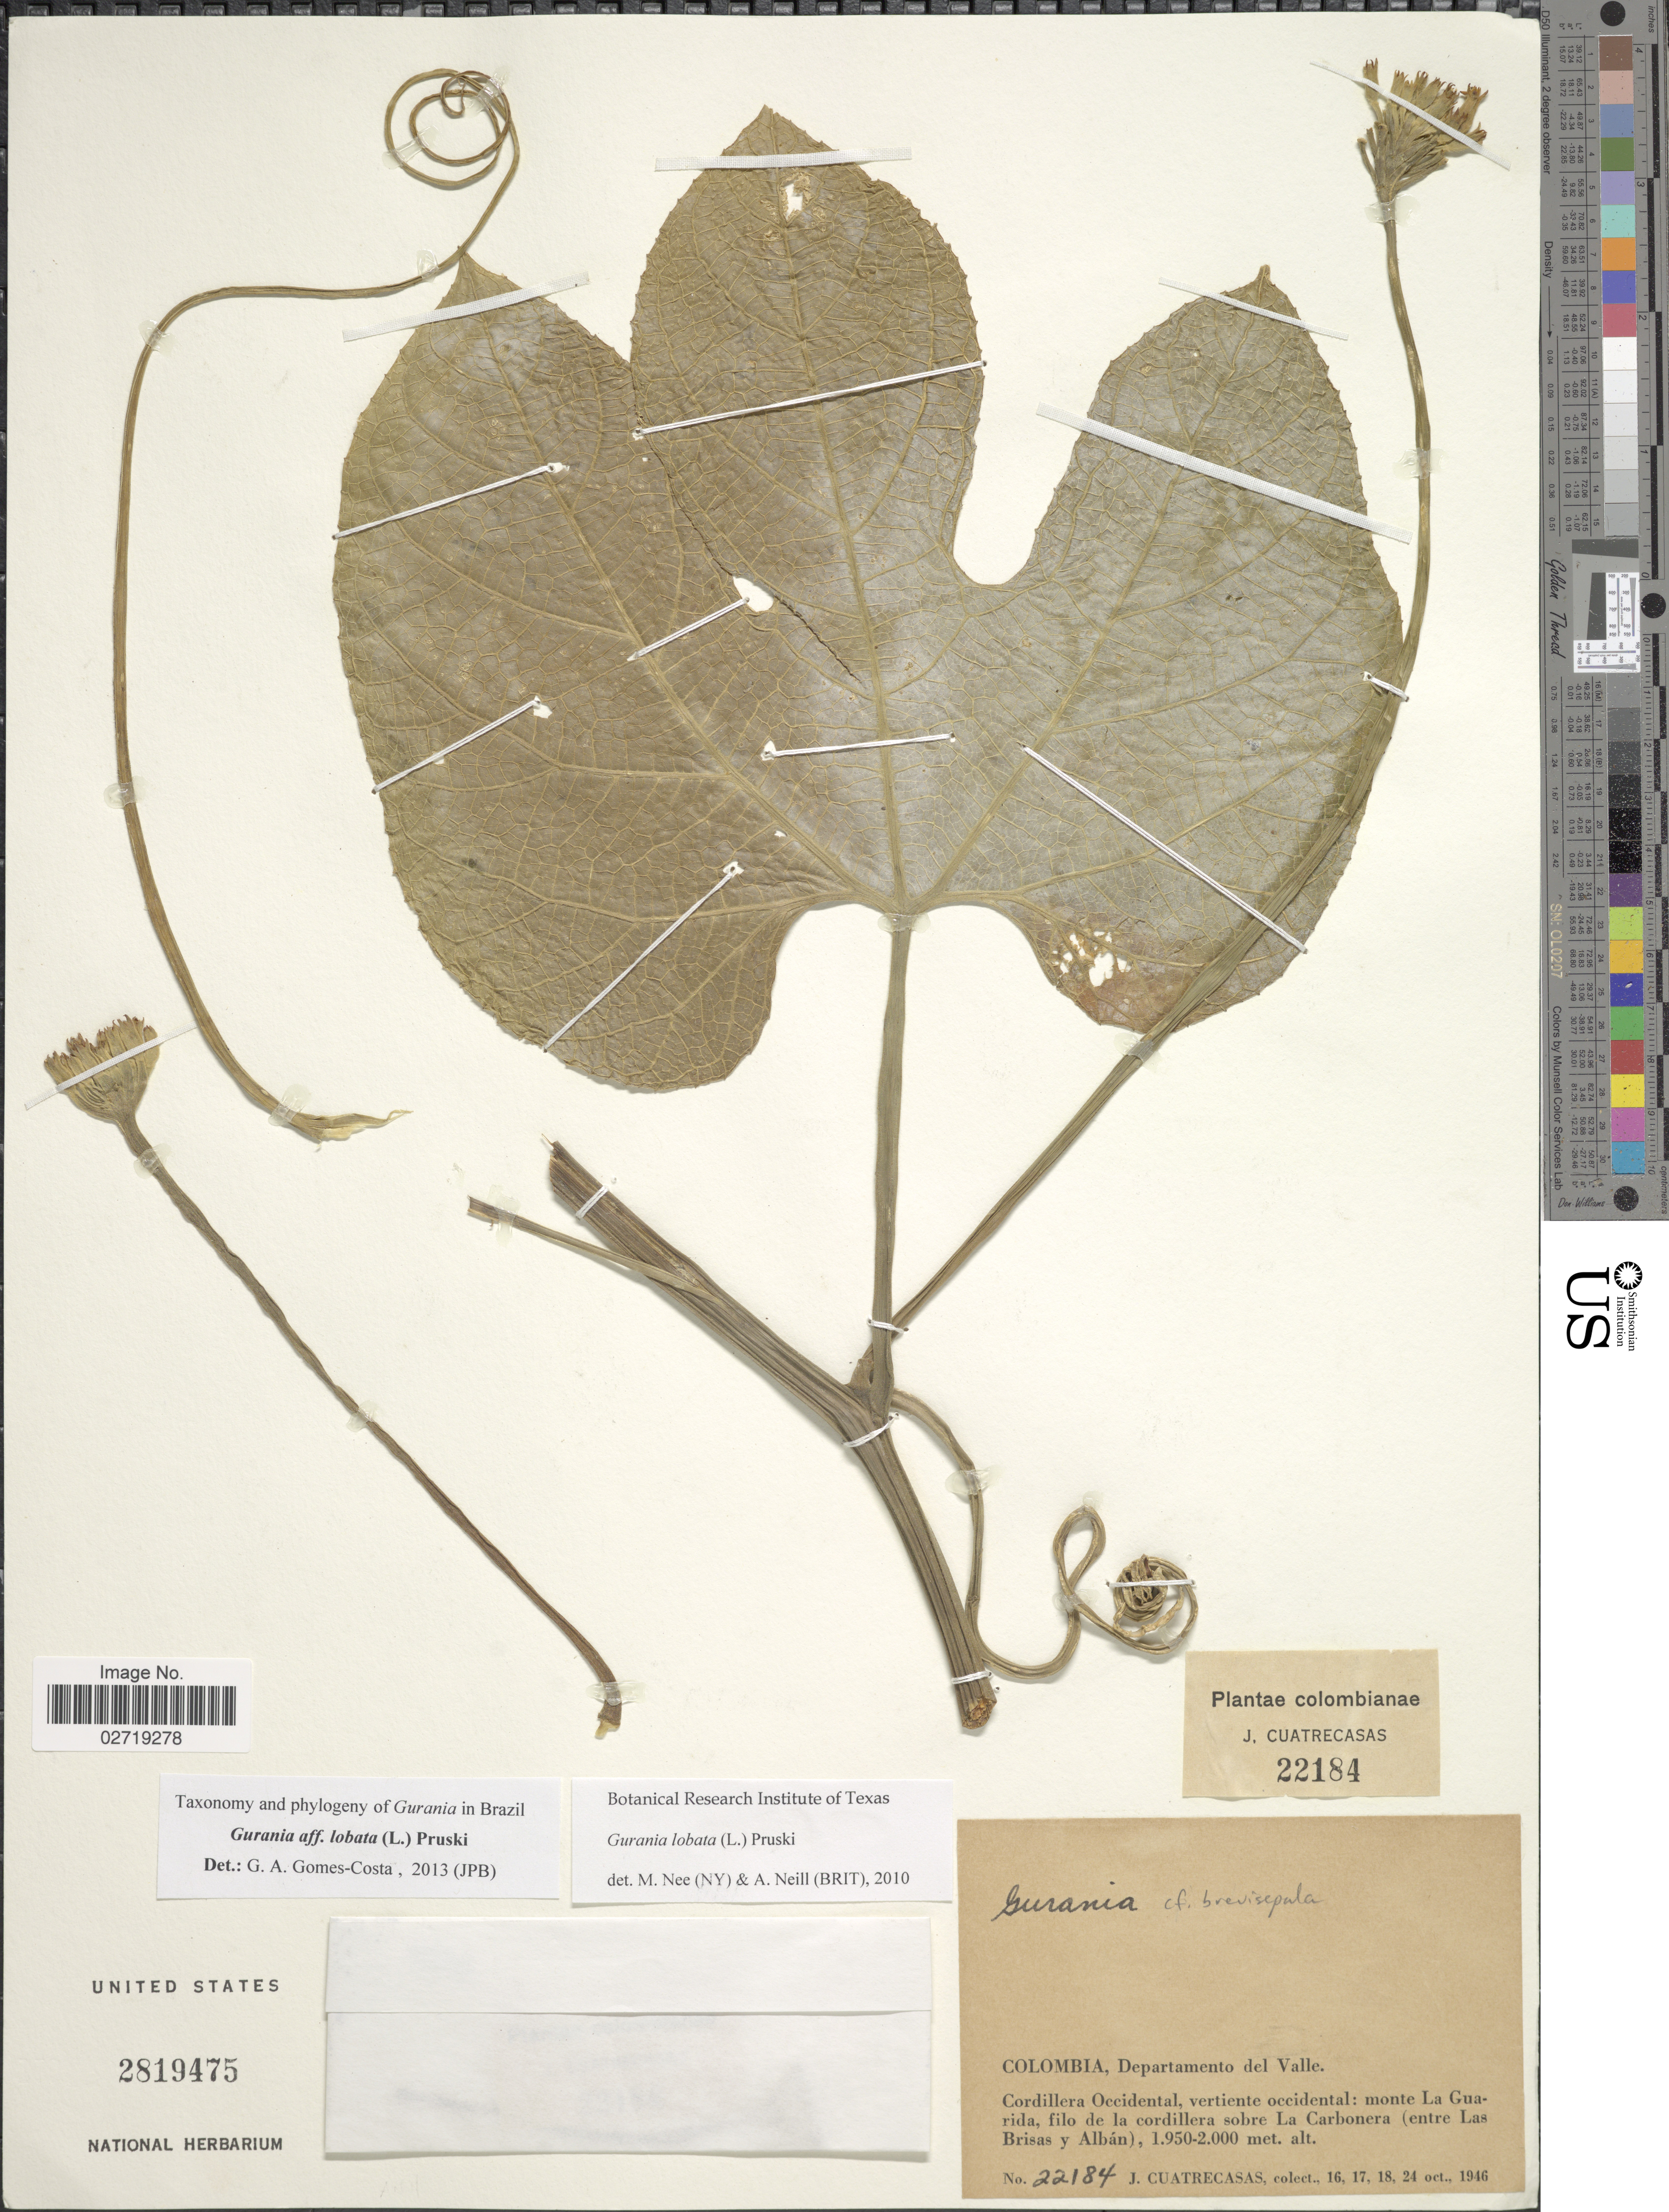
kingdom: Plantae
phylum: Tracheophyta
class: Magnoliopsida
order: Cucurbitales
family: Cucurbitaceae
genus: Gurania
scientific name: Gurania lobata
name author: (L.) Pruski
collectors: J. Cuatrecasas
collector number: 22184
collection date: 1946-10-16/1946-10-24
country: Colombia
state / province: Valle del Cauca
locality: Departamento del Valle. Cordillera Occidental, vertiente occidental: monte La Guarida, filo de la cordillera sobre La Carbonera (entre Las Brisas y Alban)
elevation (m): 1950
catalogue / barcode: US 2819475